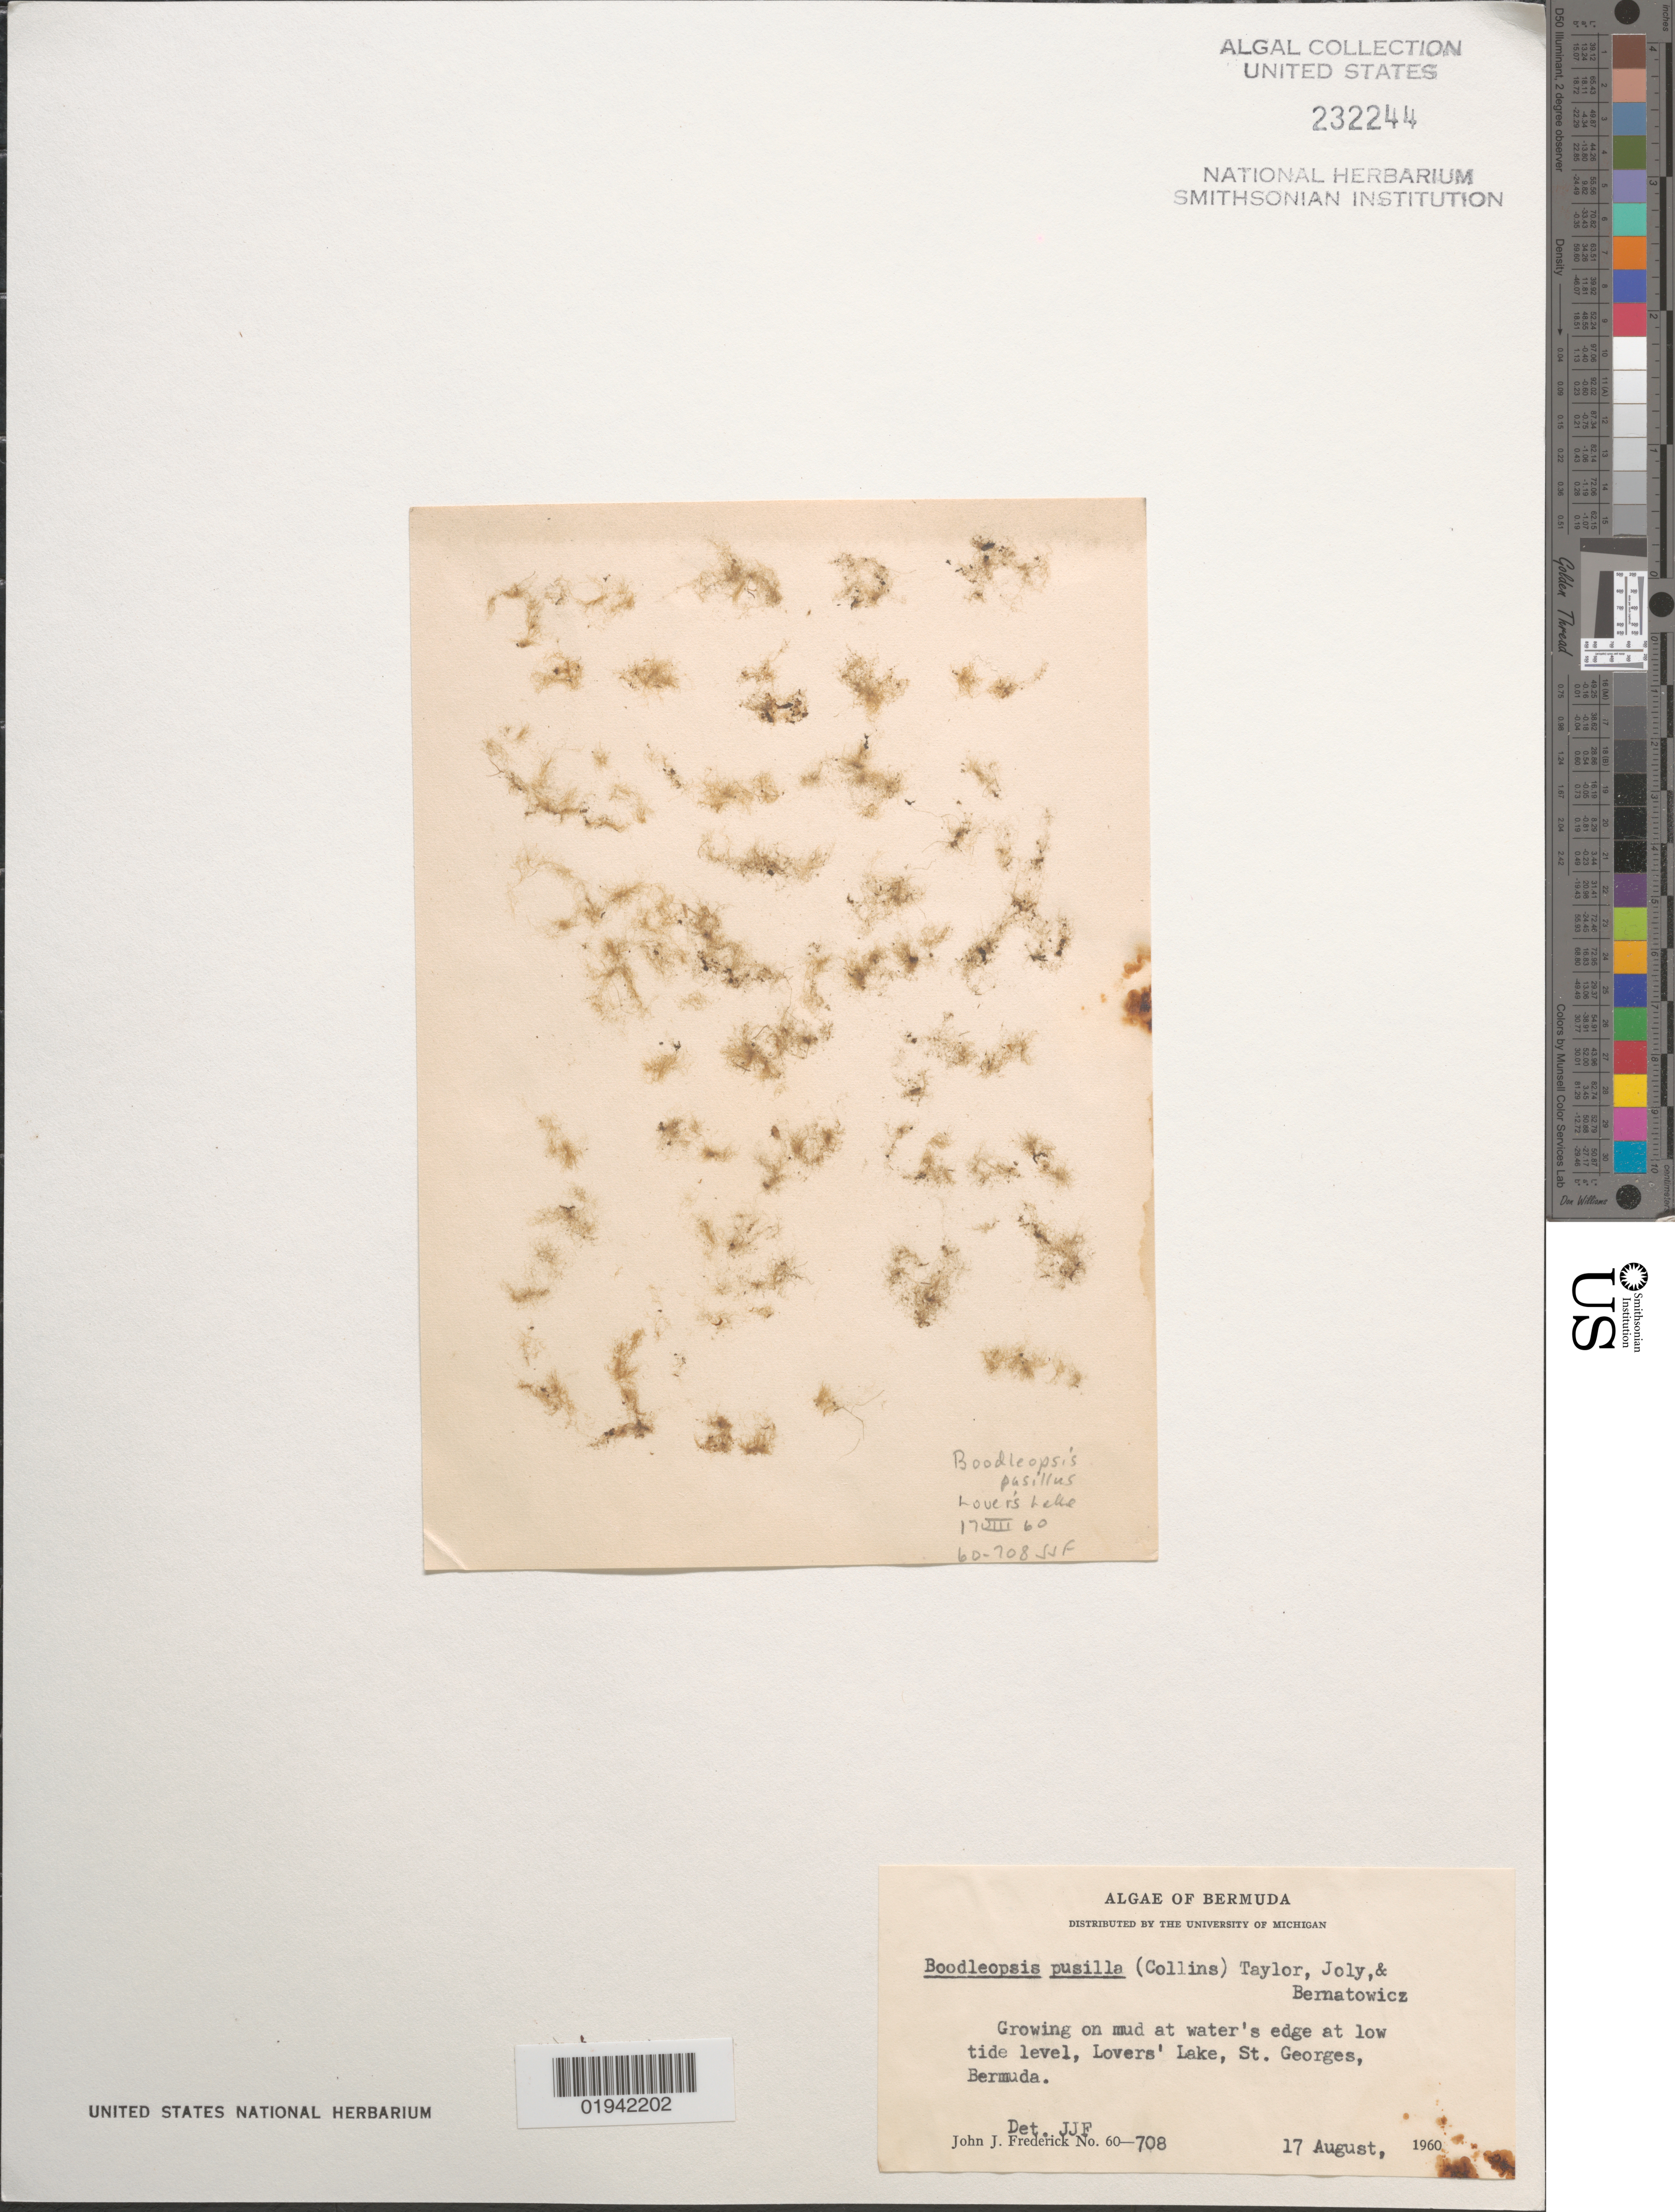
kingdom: Plantae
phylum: Chlorophyta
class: Ulvophyceae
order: Bryopsidales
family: Udoteaceae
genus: Boodleopsis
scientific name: Boodleopsis pusilla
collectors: J. Frederick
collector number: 60-708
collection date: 1960-08-17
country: Bermuda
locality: Lovers' Lake, St. Georges.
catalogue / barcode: US 232244